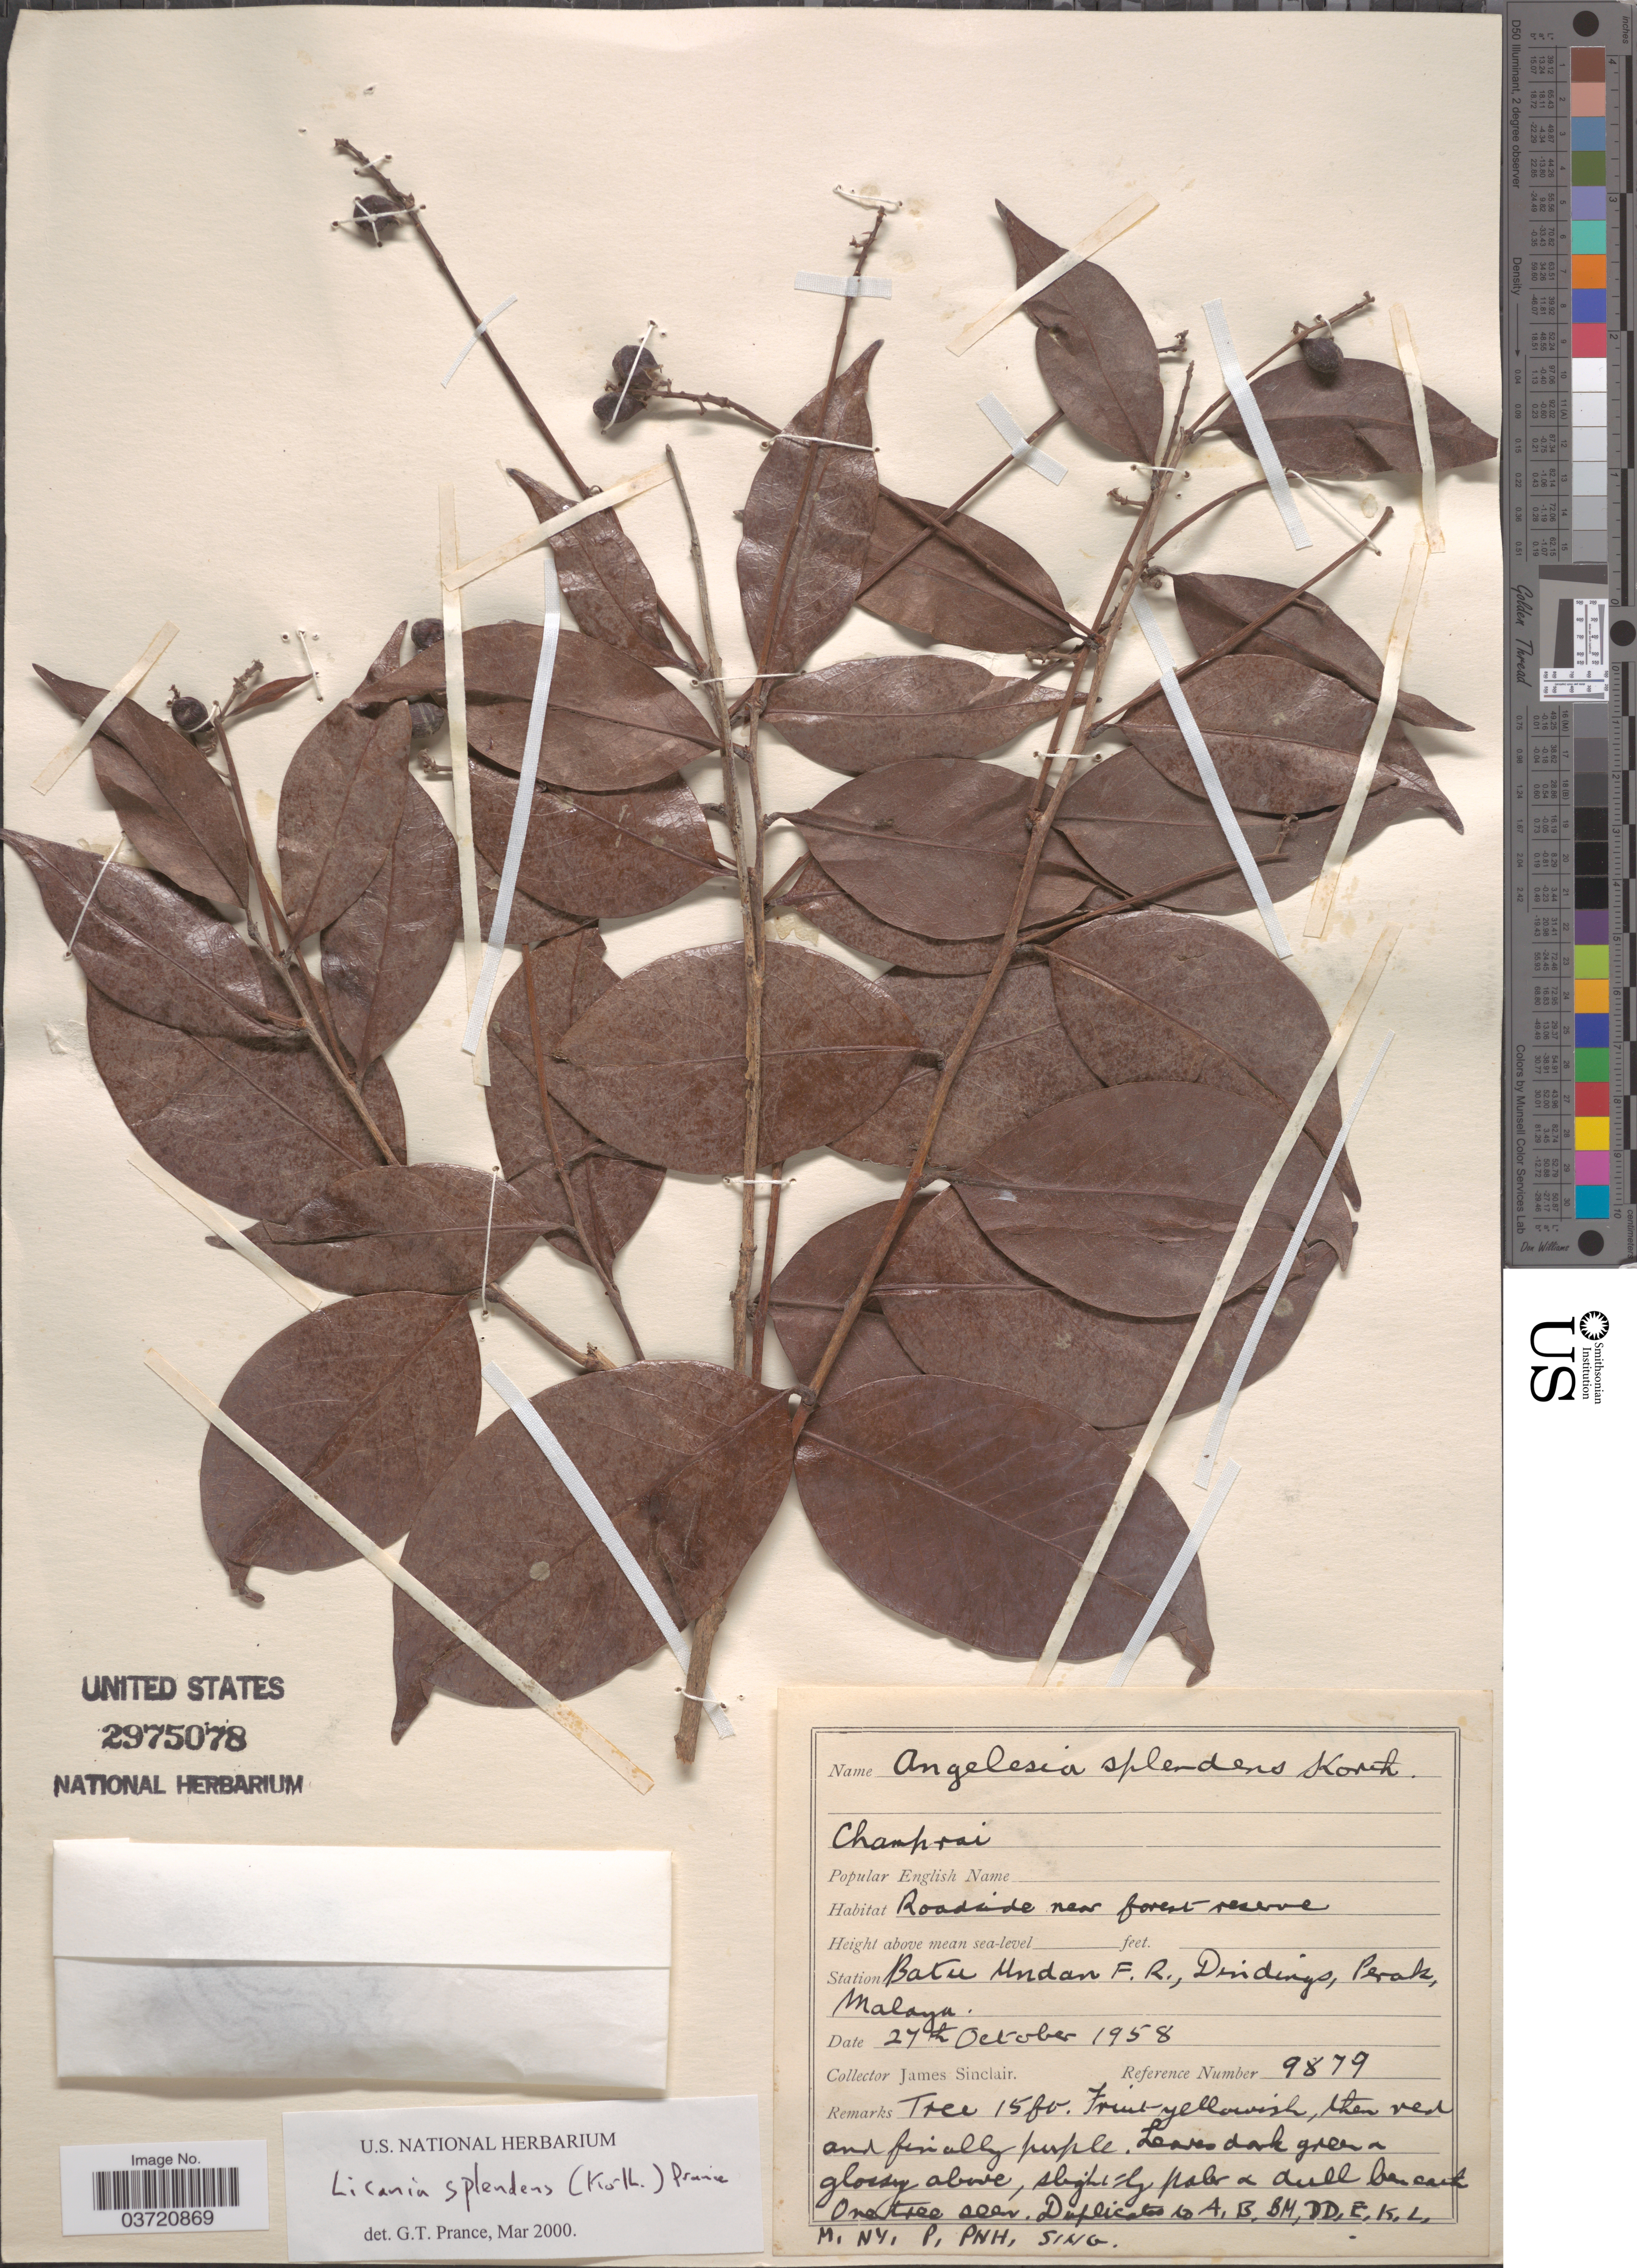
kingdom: Plantae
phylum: Tracheophyta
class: Magnoliopsida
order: Malpighiales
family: Chrysobalanaceae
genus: Licania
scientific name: Licania splendens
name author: (Korth.) Prance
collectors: J. Sinclair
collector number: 9879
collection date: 1958-10-27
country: Malaysia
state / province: Perak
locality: Near forest reserve. Station Batu Undan F.R., Dindings, Malaya.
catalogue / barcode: US 2975078